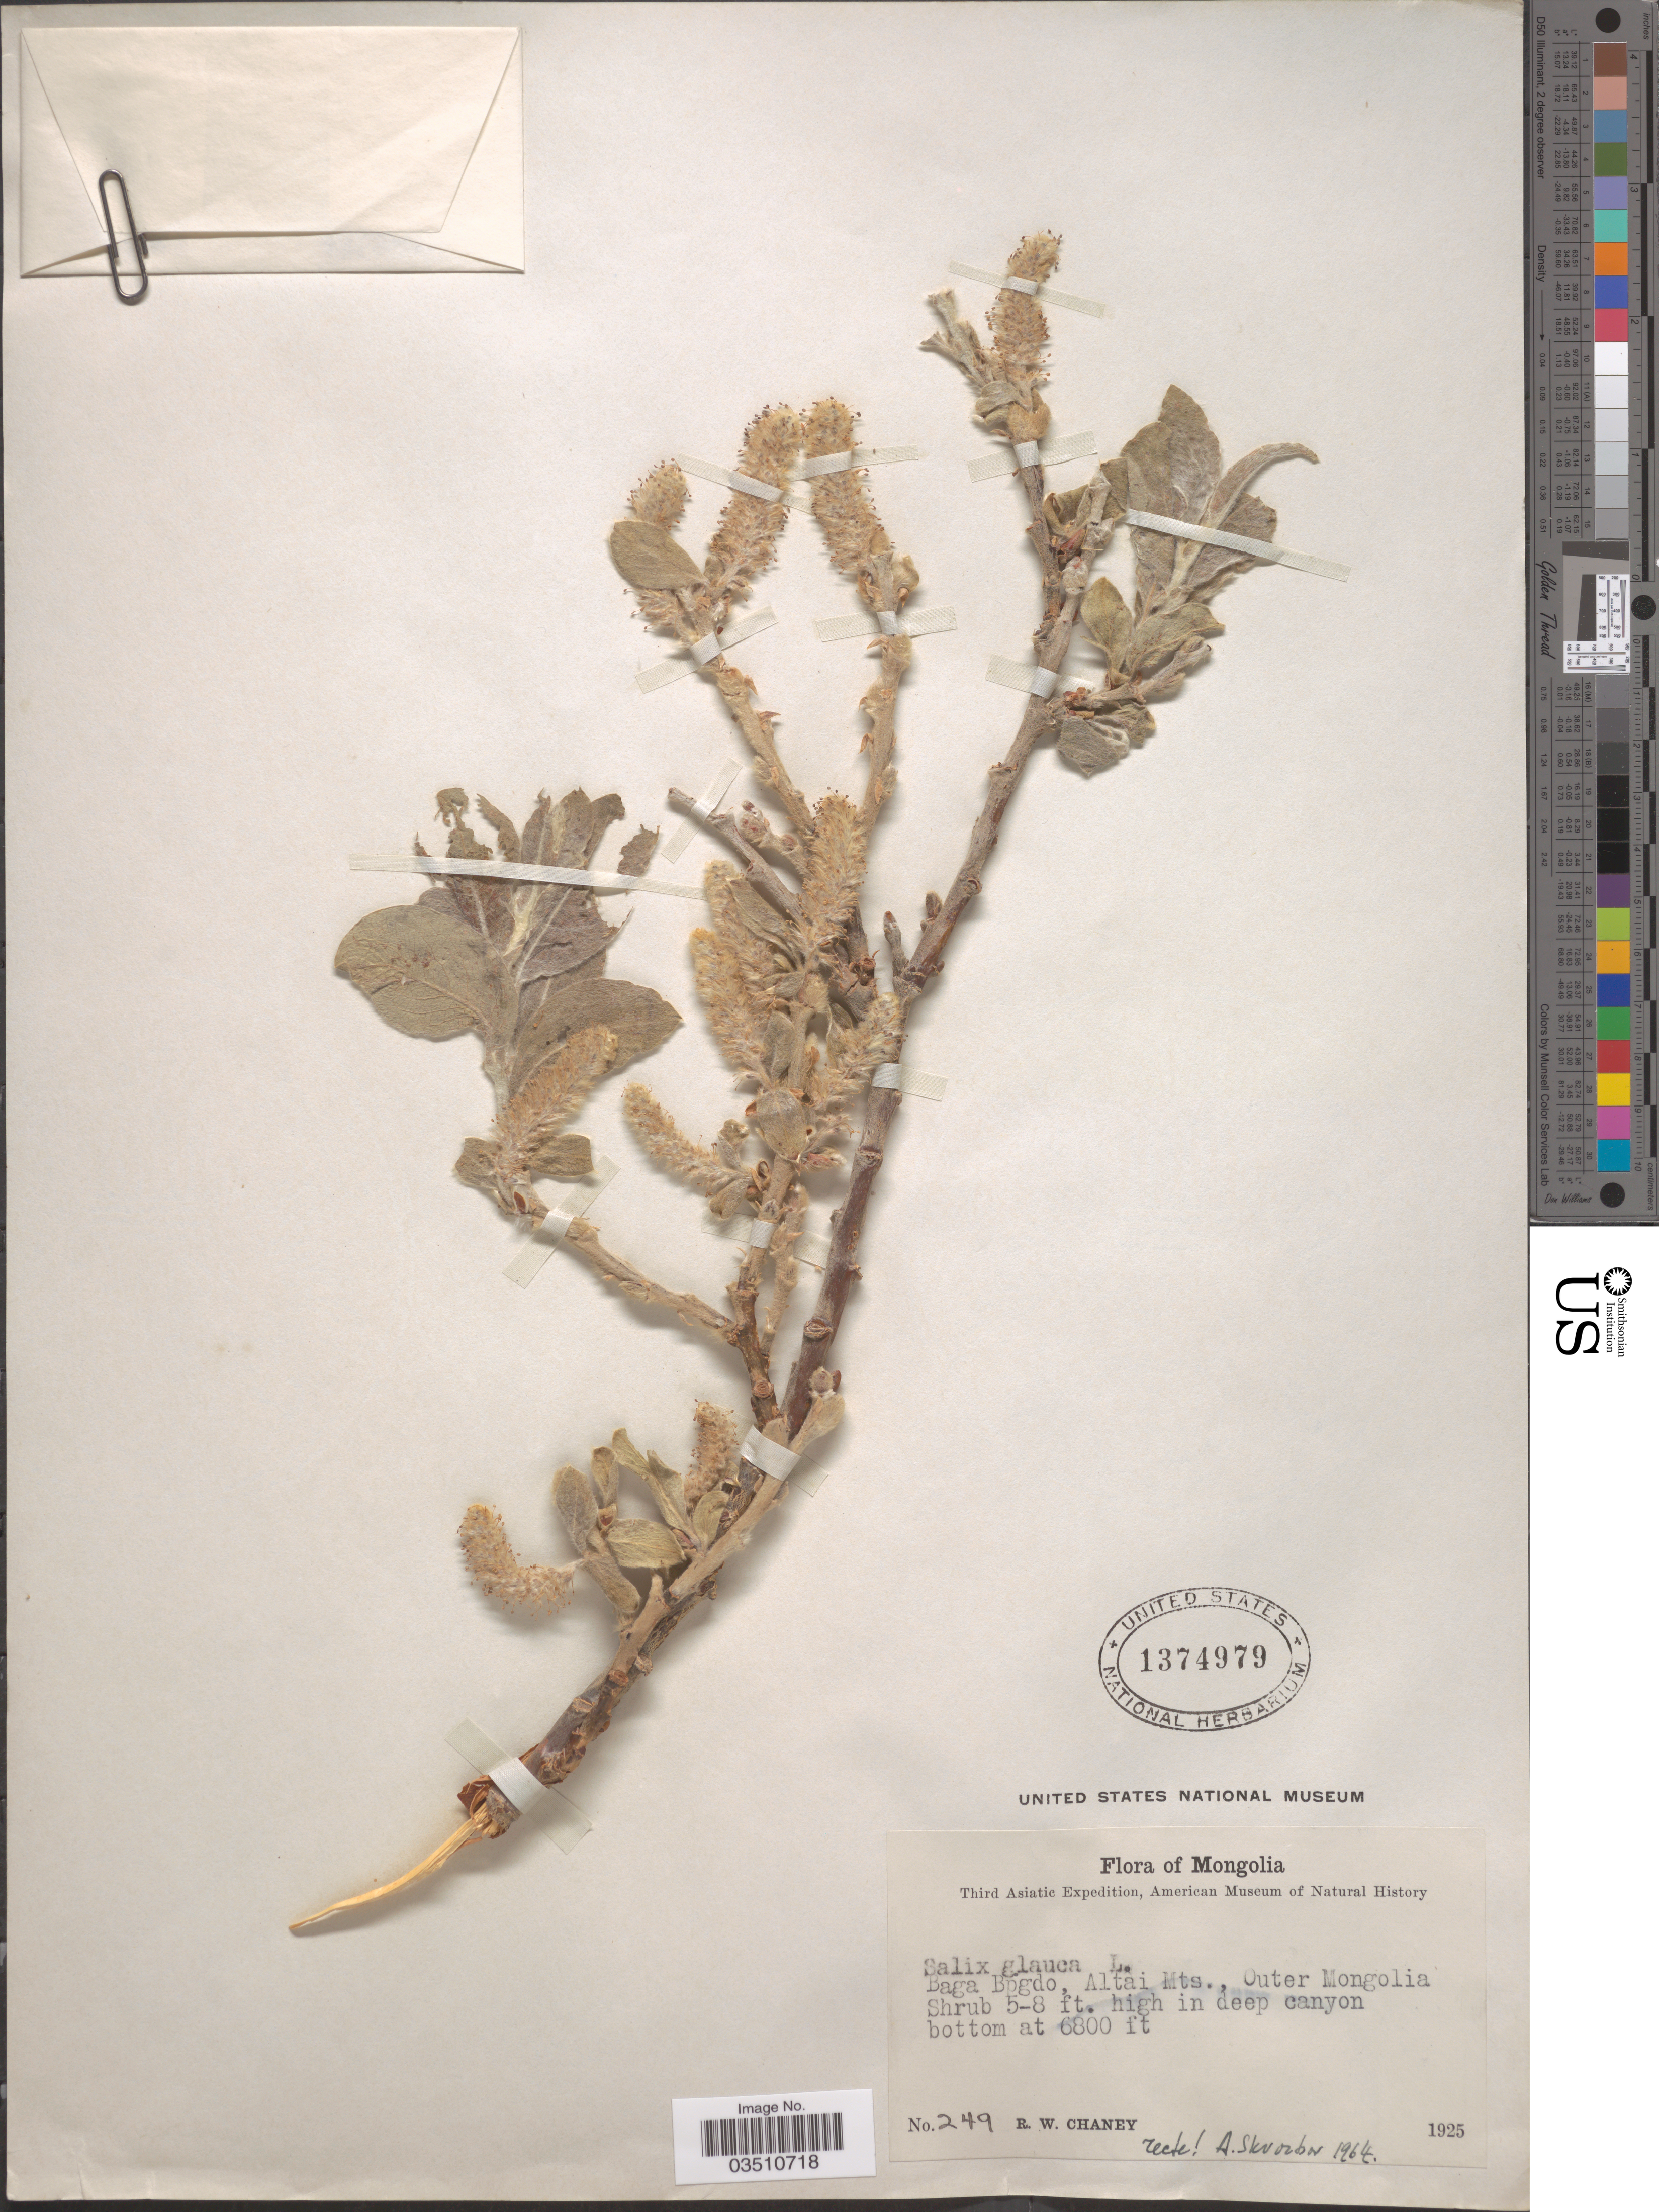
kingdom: Plantae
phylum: Tracheophyta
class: Magnoliopsida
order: Malpighiales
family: Salicaceae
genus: Salix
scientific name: Salix glauca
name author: L.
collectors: R. Chaney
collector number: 249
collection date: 1925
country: Mongolia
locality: Baga Bpgdo, Altai Mts., Outer Mongolia.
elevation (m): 2073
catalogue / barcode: US 1374979